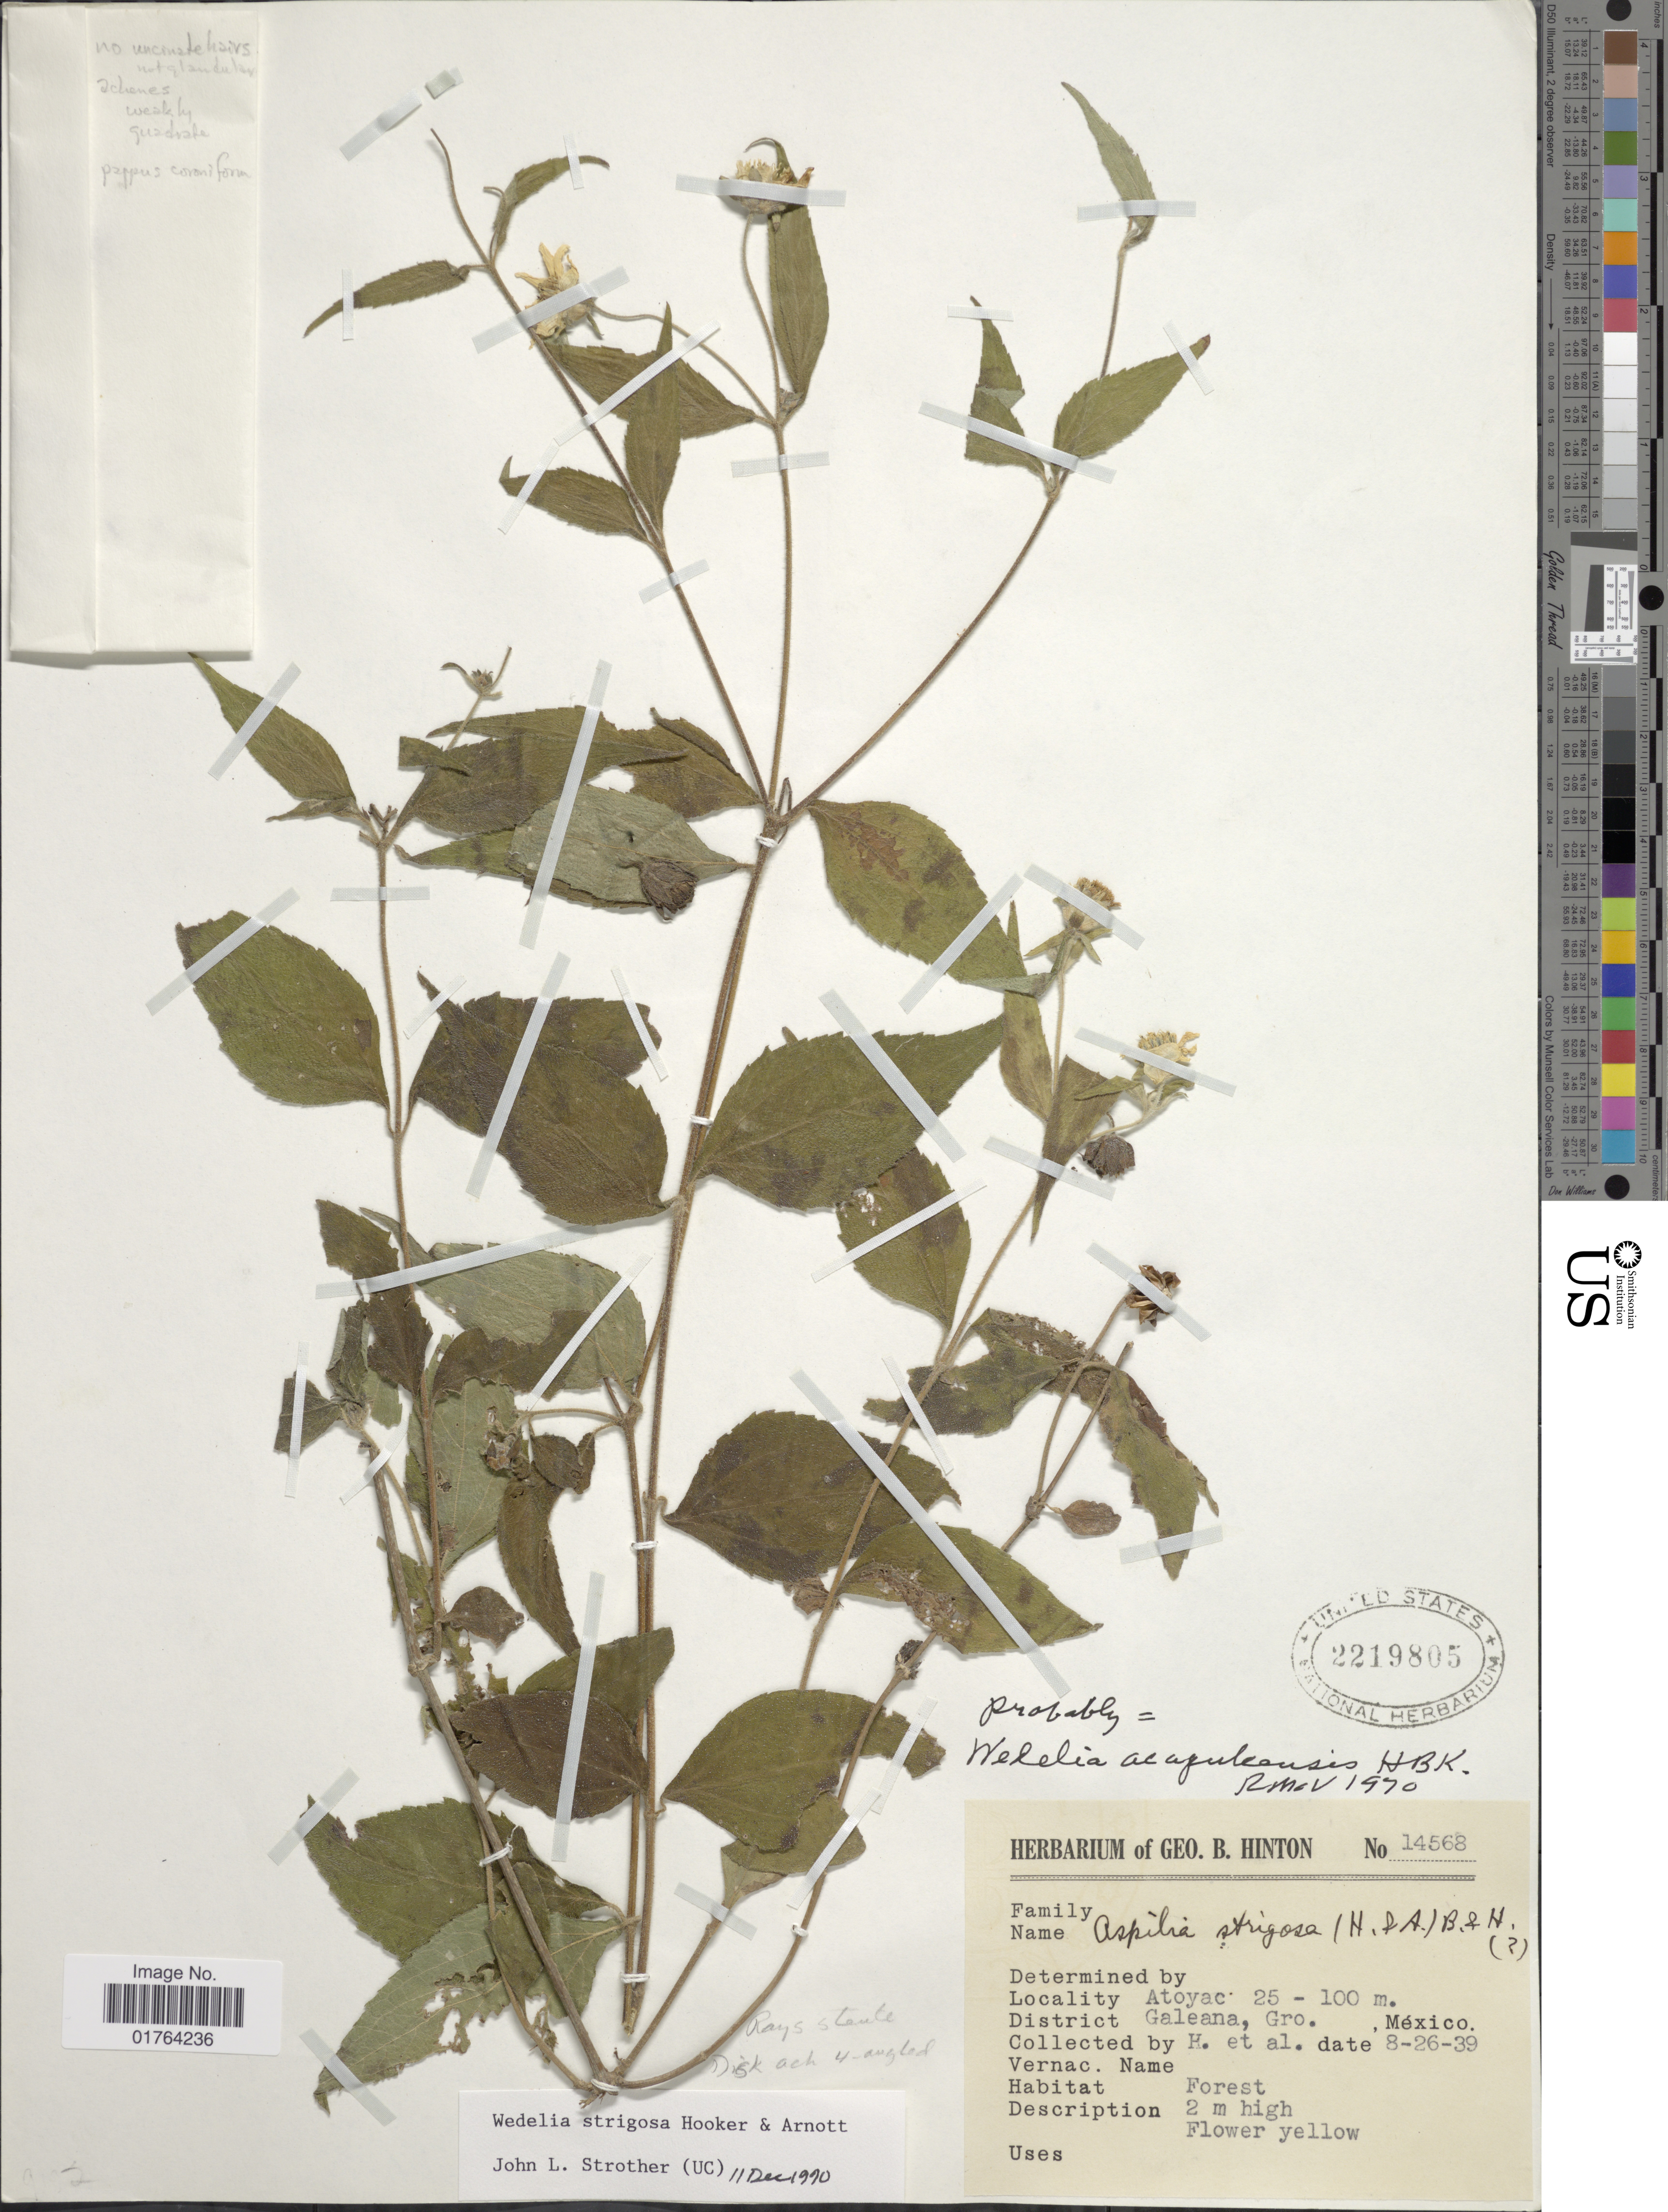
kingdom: Plantae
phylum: Tracheophyta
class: Magnoliopsida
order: Asterales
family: Asteraceae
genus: Wedelia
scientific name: Wedelia strigosa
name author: Hook. & Arn.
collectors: G. B. Hinton & et al.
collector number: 14568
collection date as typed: Transcribed d/m/y: 26/8/39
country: Mexico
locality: Galeana, Gro., Mexico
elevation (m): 25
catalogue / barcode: US 2219805